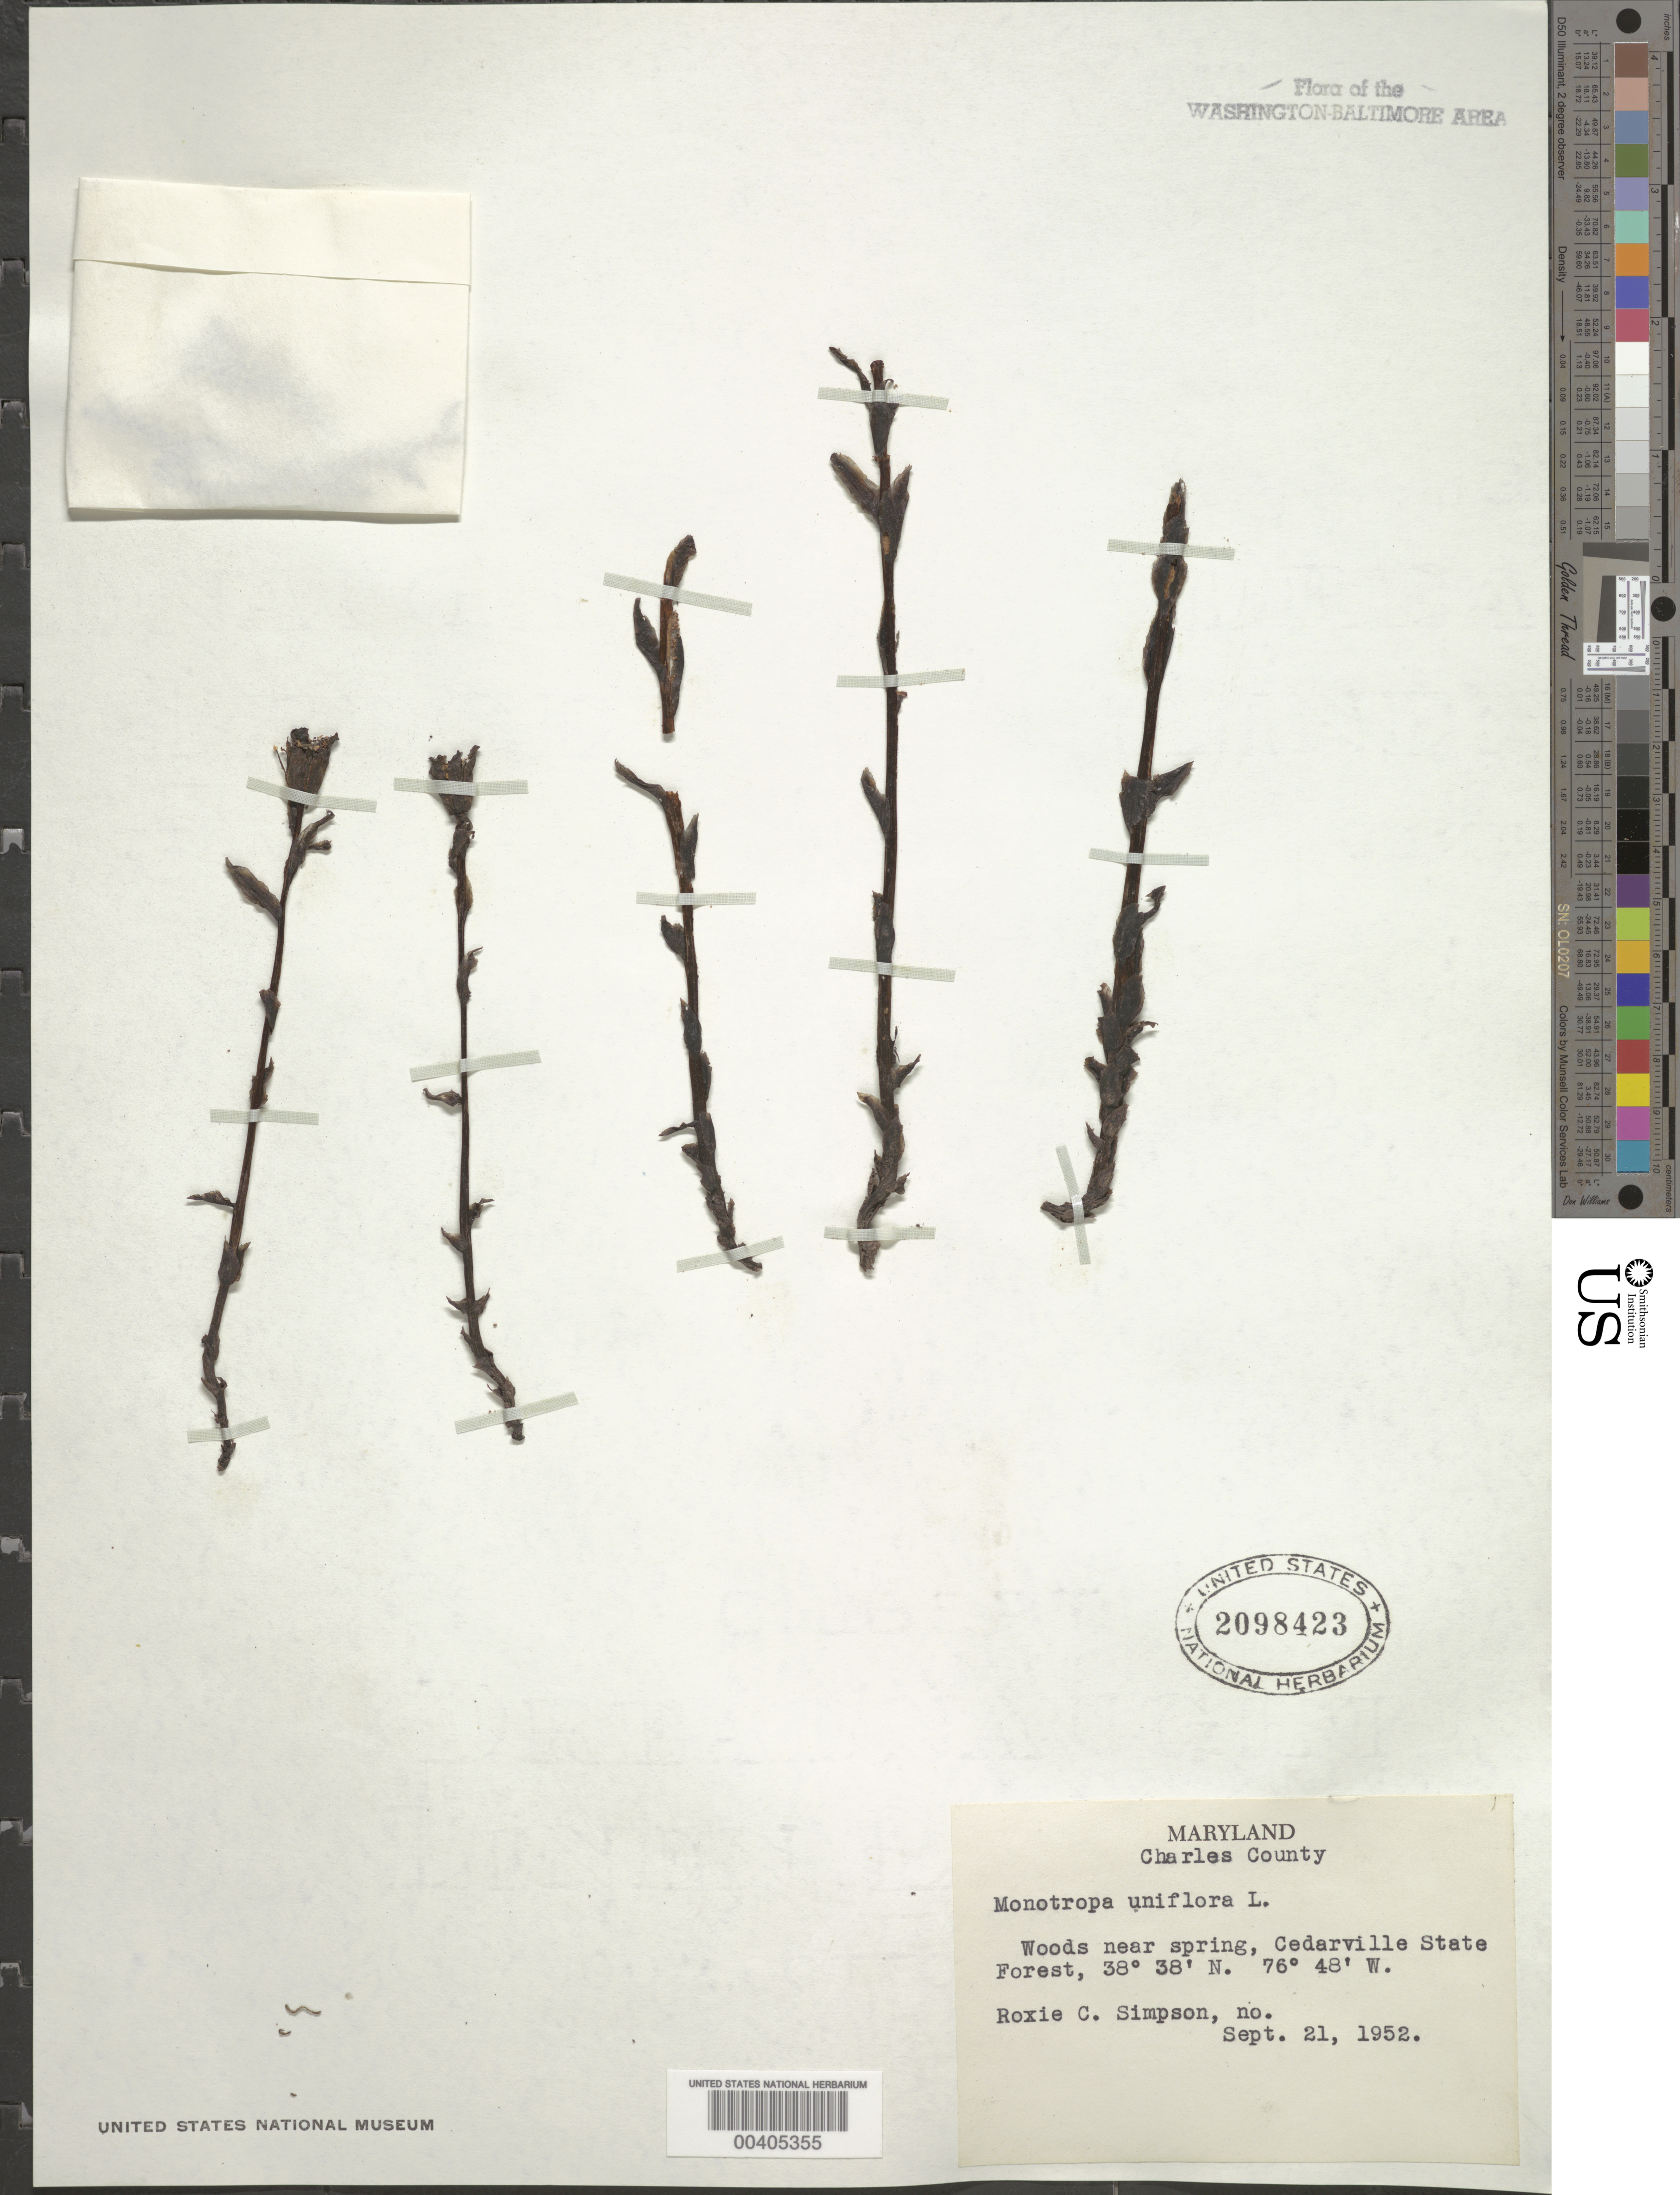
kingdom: Plantae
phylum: Tracheophyta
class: Magnoliopsida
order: Ericales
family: Ericaceae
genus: Monotropa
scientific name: Monotropa uniflora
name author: L.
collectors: R. Simpson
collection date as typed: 21 Sep 1952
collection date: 1952-09-21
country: United States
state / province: Maryland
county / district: Charles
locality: Cedarville State Forest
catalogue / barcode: US 2098423